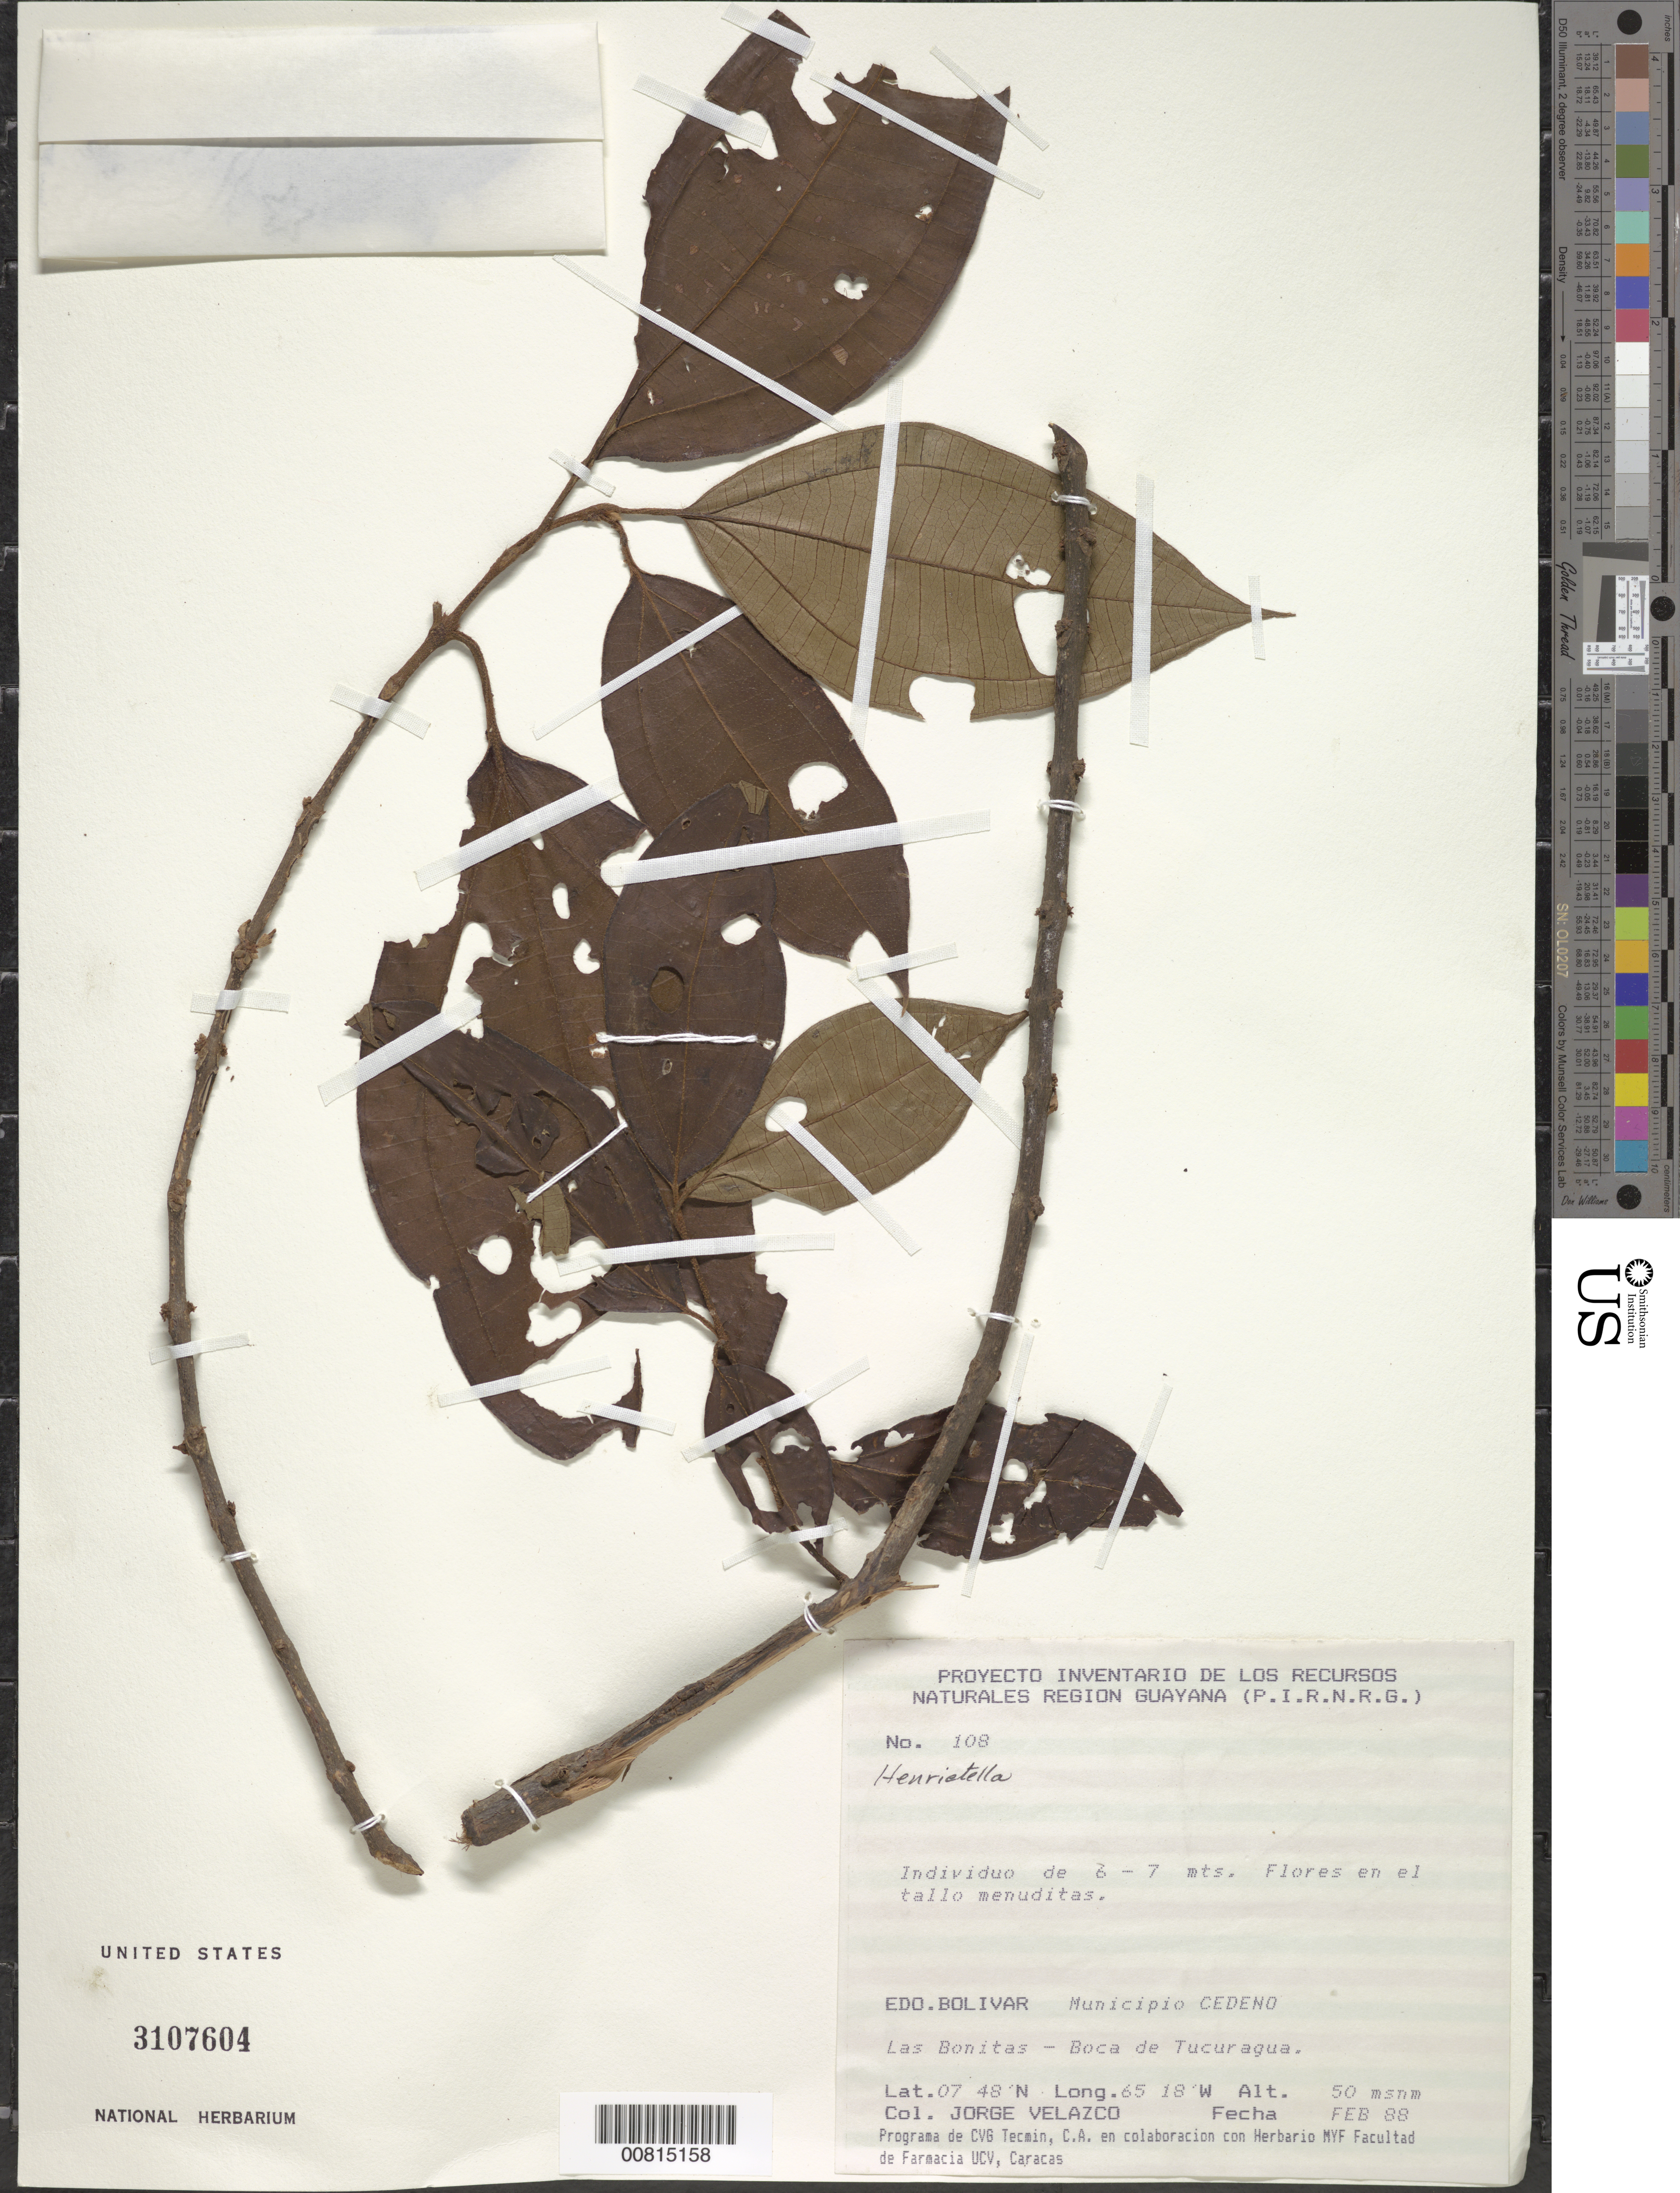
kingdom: Plantae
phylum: Tracheophyta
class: Magnoliopsida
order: Myrtales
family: Melastomataceae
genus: Henriettea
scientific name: Henriettea sp.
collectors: J. Velazco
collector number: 108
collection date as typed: Feb-88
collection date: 1988-02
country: Venezuela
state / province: Bolívar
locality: Mun. Cedeño, Las Bonitas-Boca de Tucuragua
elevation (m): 50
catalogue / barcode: US 3107604